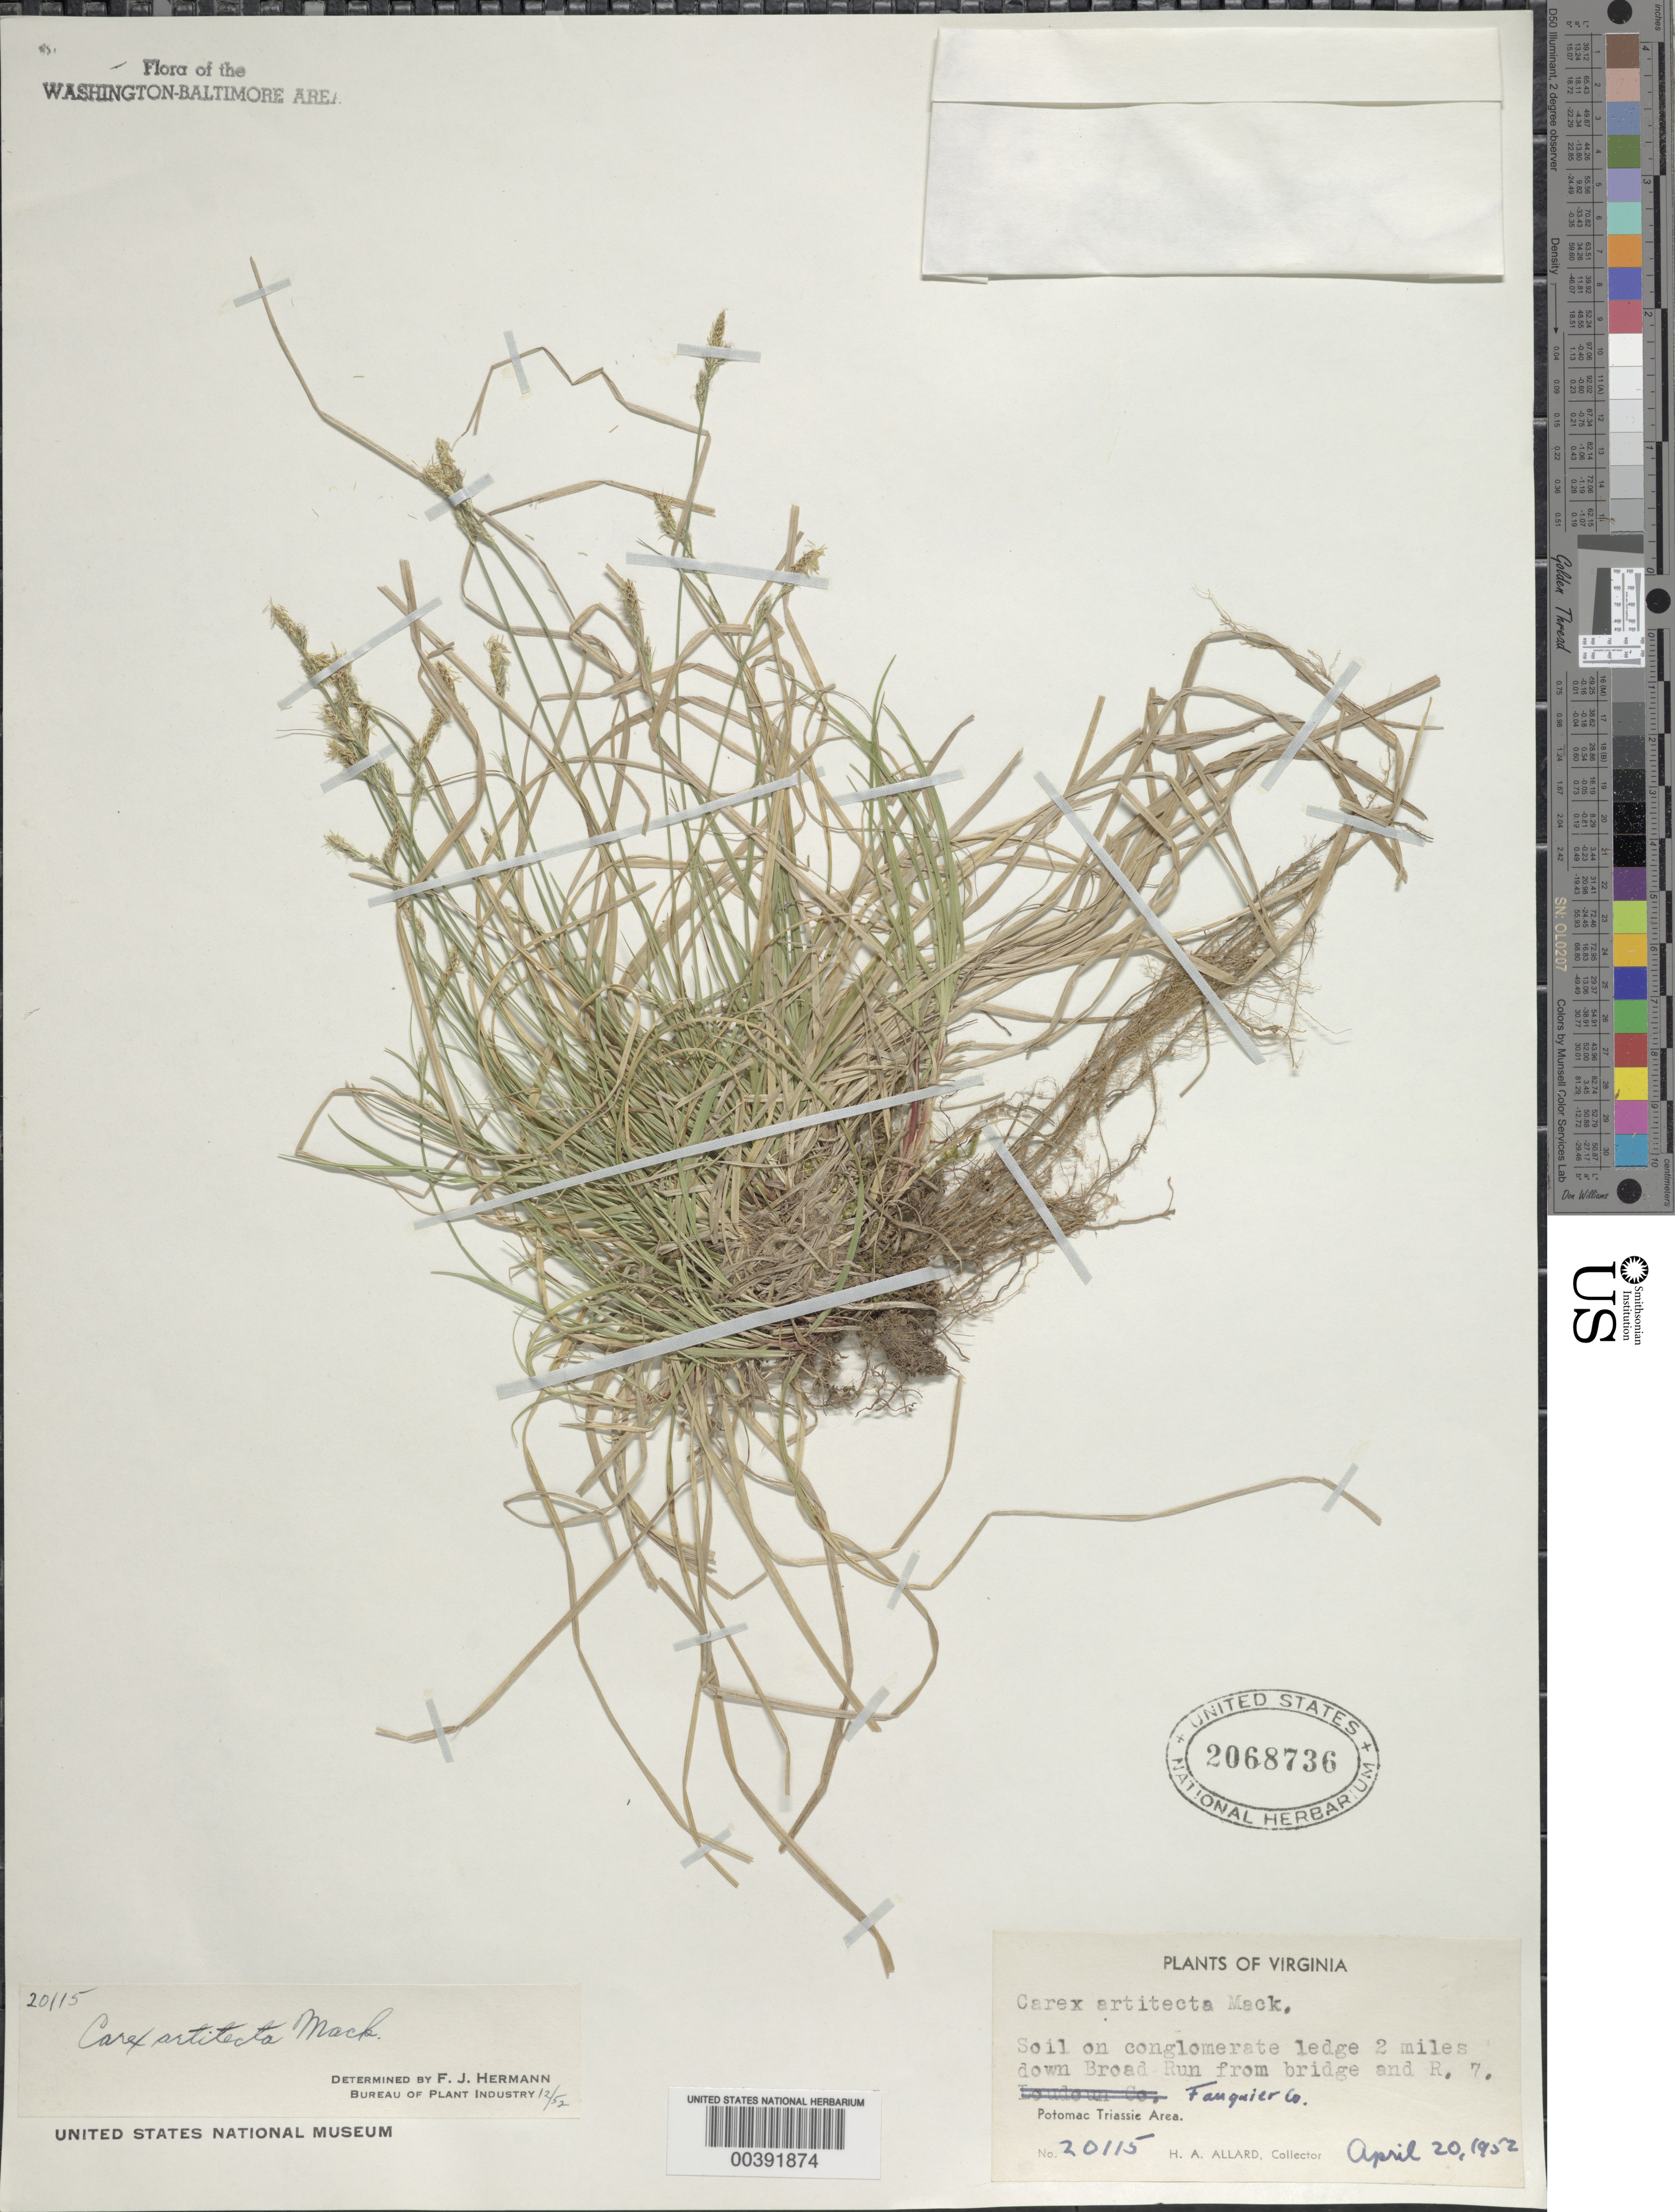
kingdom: Plantae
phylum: Tracheophyta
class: Liliopsida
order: Poales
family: Cyperaceae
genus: Carex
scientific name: Carex albicans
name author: Willd. ex Spreng.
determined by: Shetler, Stanwyn G., (US), NMNH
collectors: H. A. Allard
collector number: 20115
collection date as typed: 20 Apr 1952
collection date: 1952-04-20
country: United States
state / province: Virginia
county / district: Fauquier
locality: downstream from Route 7 on Broad Run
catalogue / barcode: US 2068736